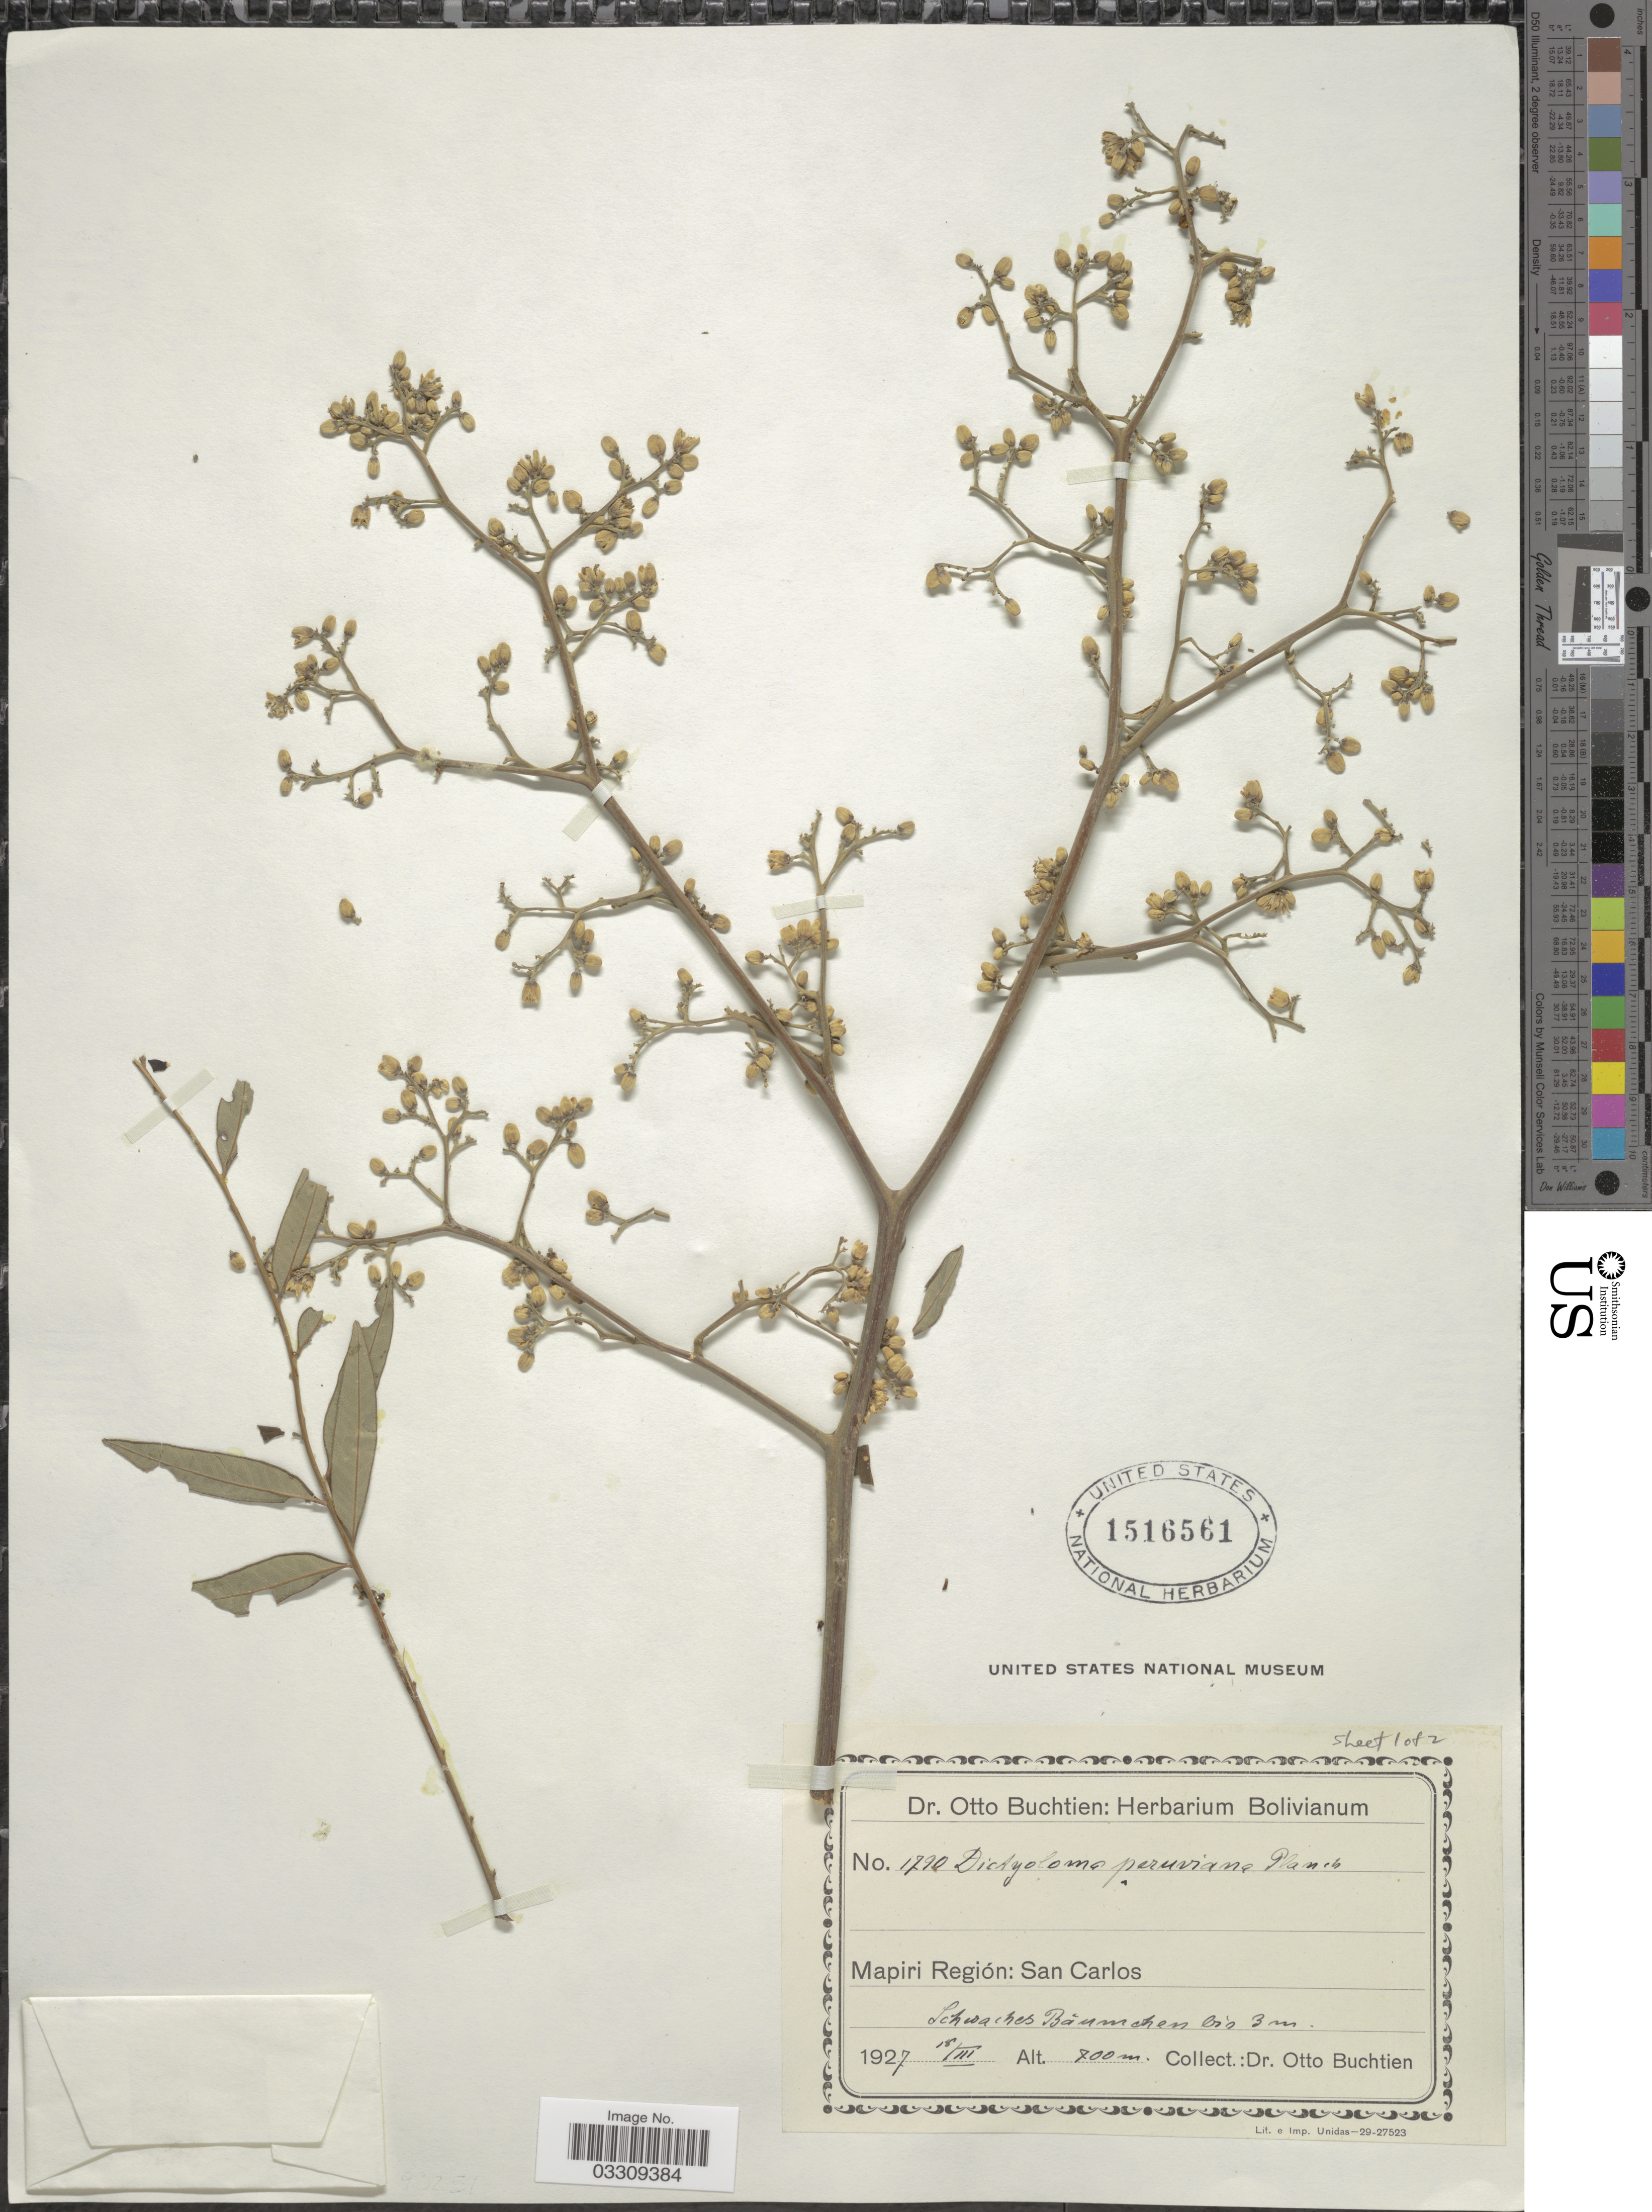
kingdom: Plantae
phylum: Tracheophyta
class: Magnoliopsida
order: Sapindales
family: Rutaceae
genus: Dictyoloma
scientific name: Dictyoloma peruvianum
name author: Planch.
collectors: O. Buchtien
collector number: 1790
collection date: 1927-03-18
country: Bolivia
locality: Mapiri Región: San Carlos.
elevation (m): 700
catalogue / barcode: US 1516561